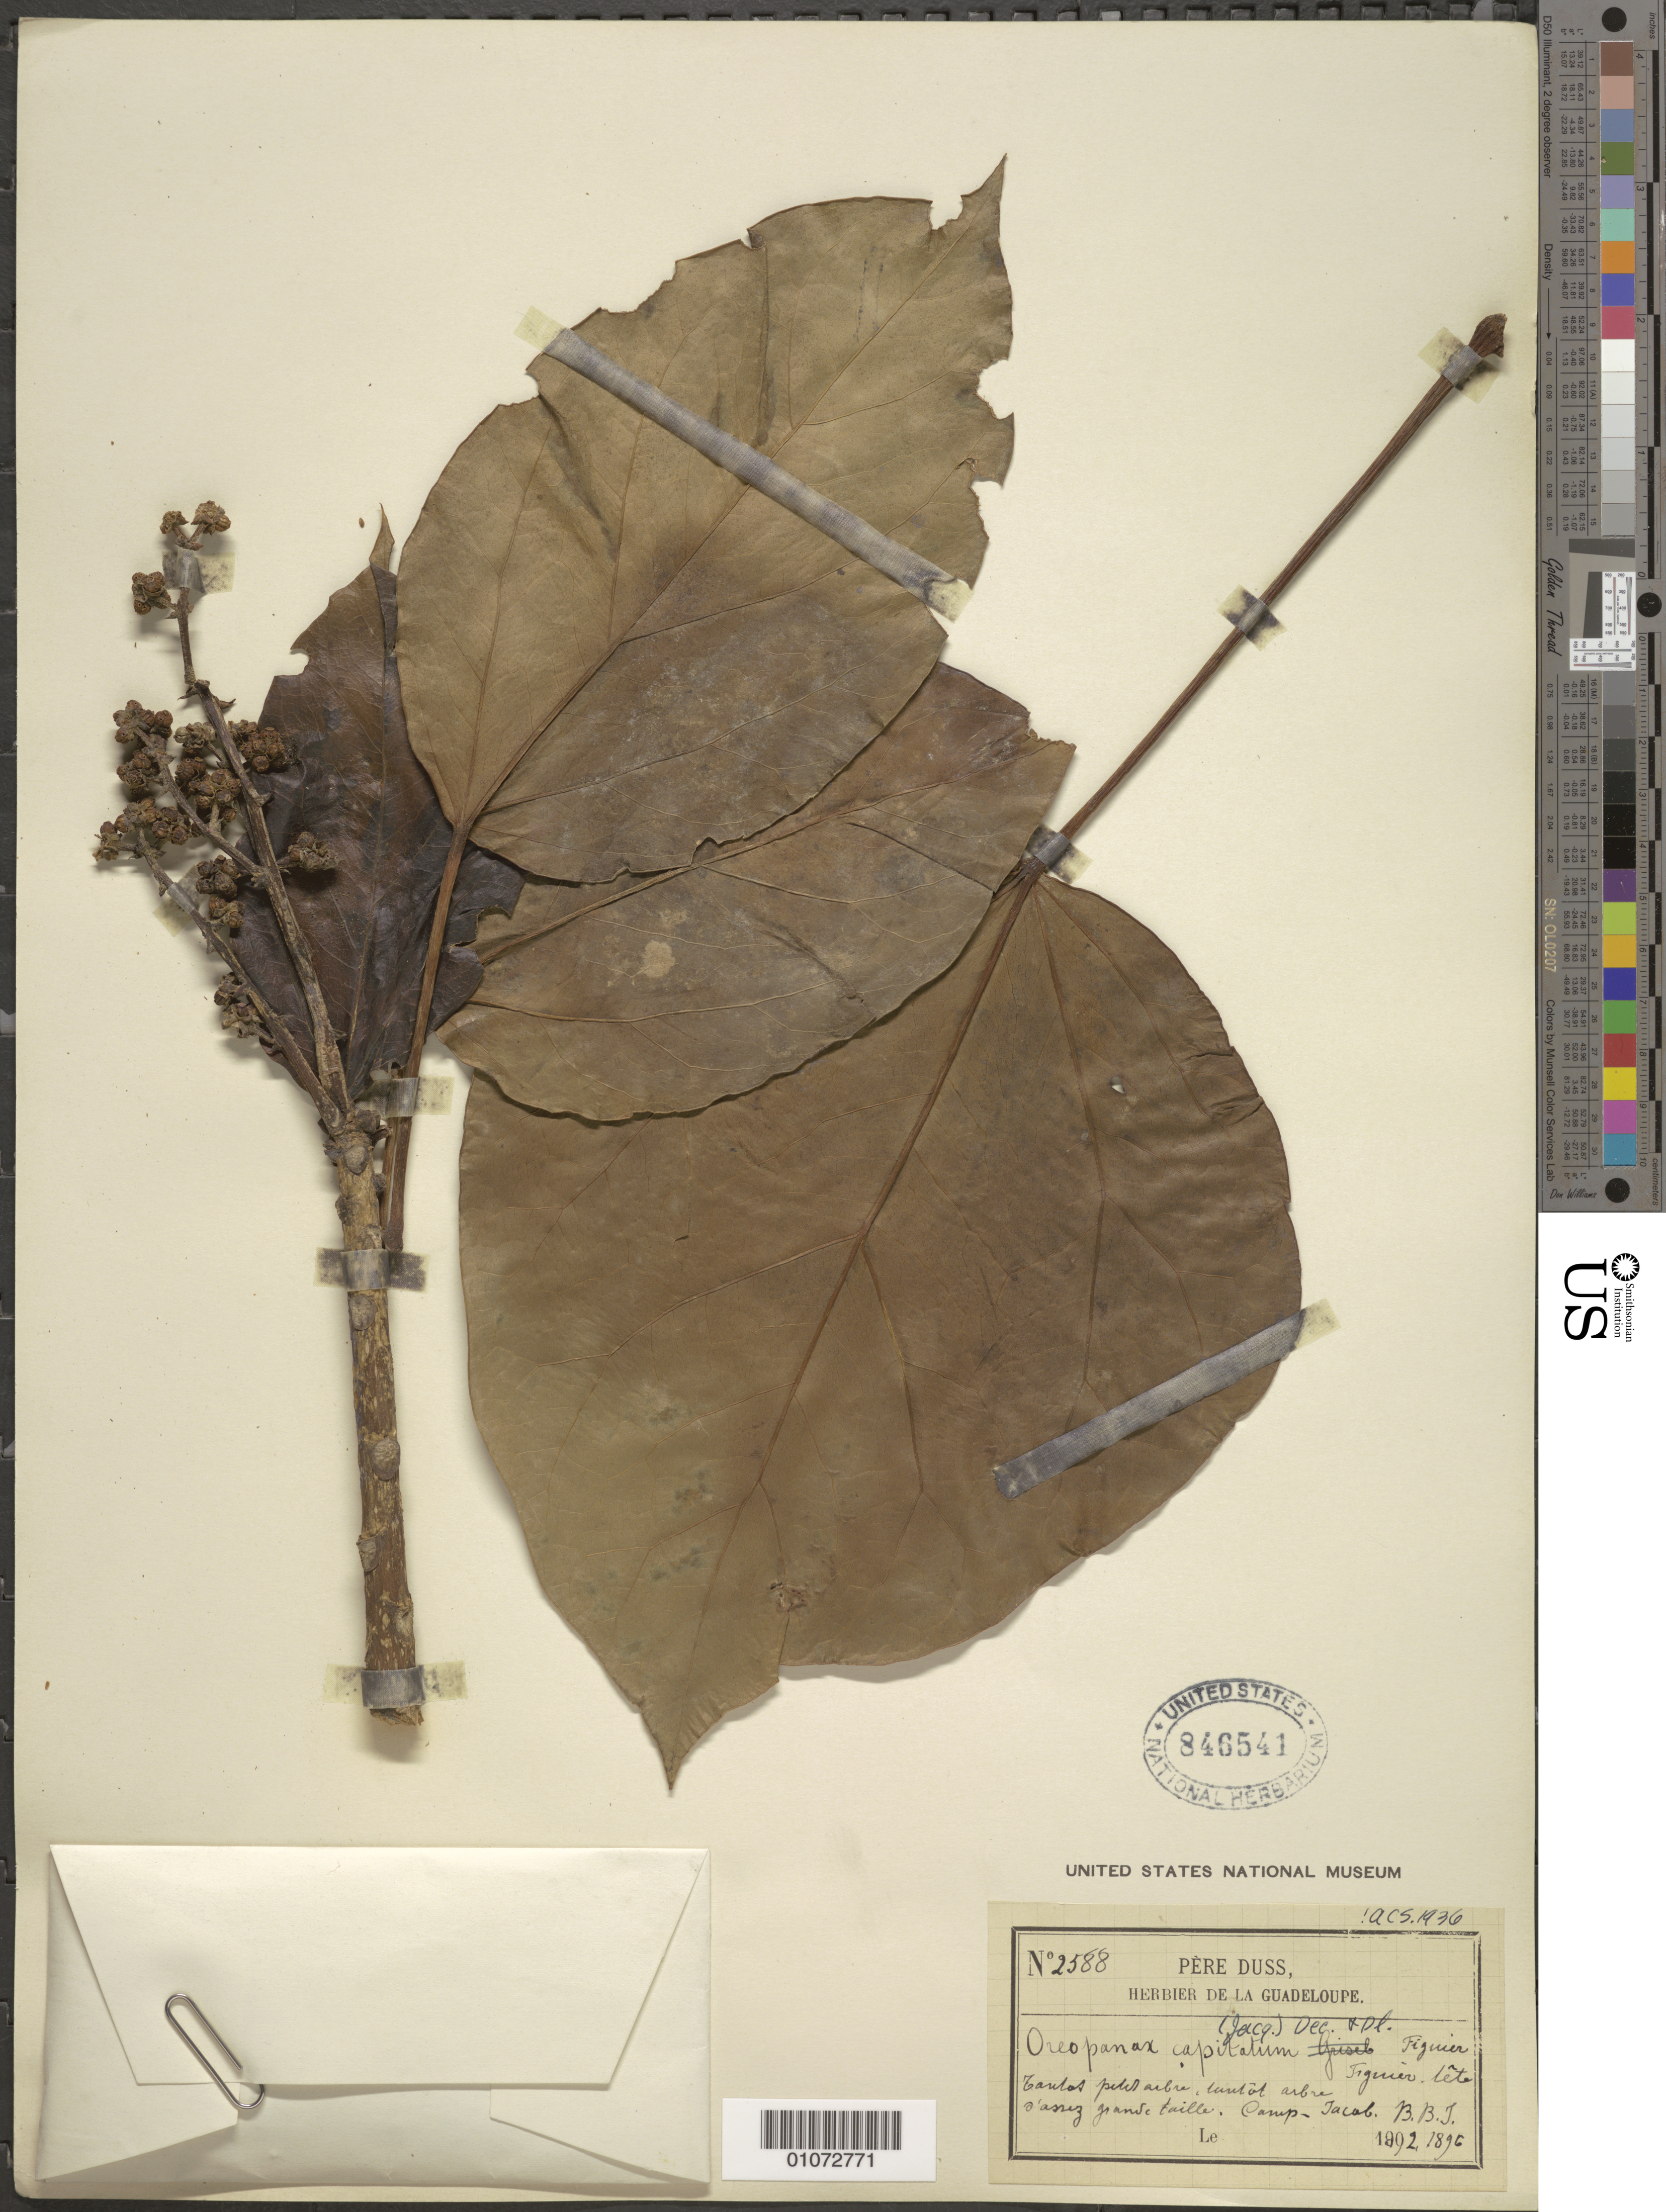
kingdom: Plantae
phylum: Tracheophyta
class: Magnoliopsida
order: Apiales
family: Araliaceae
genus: Oreopanax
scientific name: Oreopanax capitatus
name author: (Jacq.) Decne. & Planch.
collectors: Père Duss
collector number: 2588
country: Guadeloupe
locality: Camp Jacob.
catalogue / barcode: US 846541